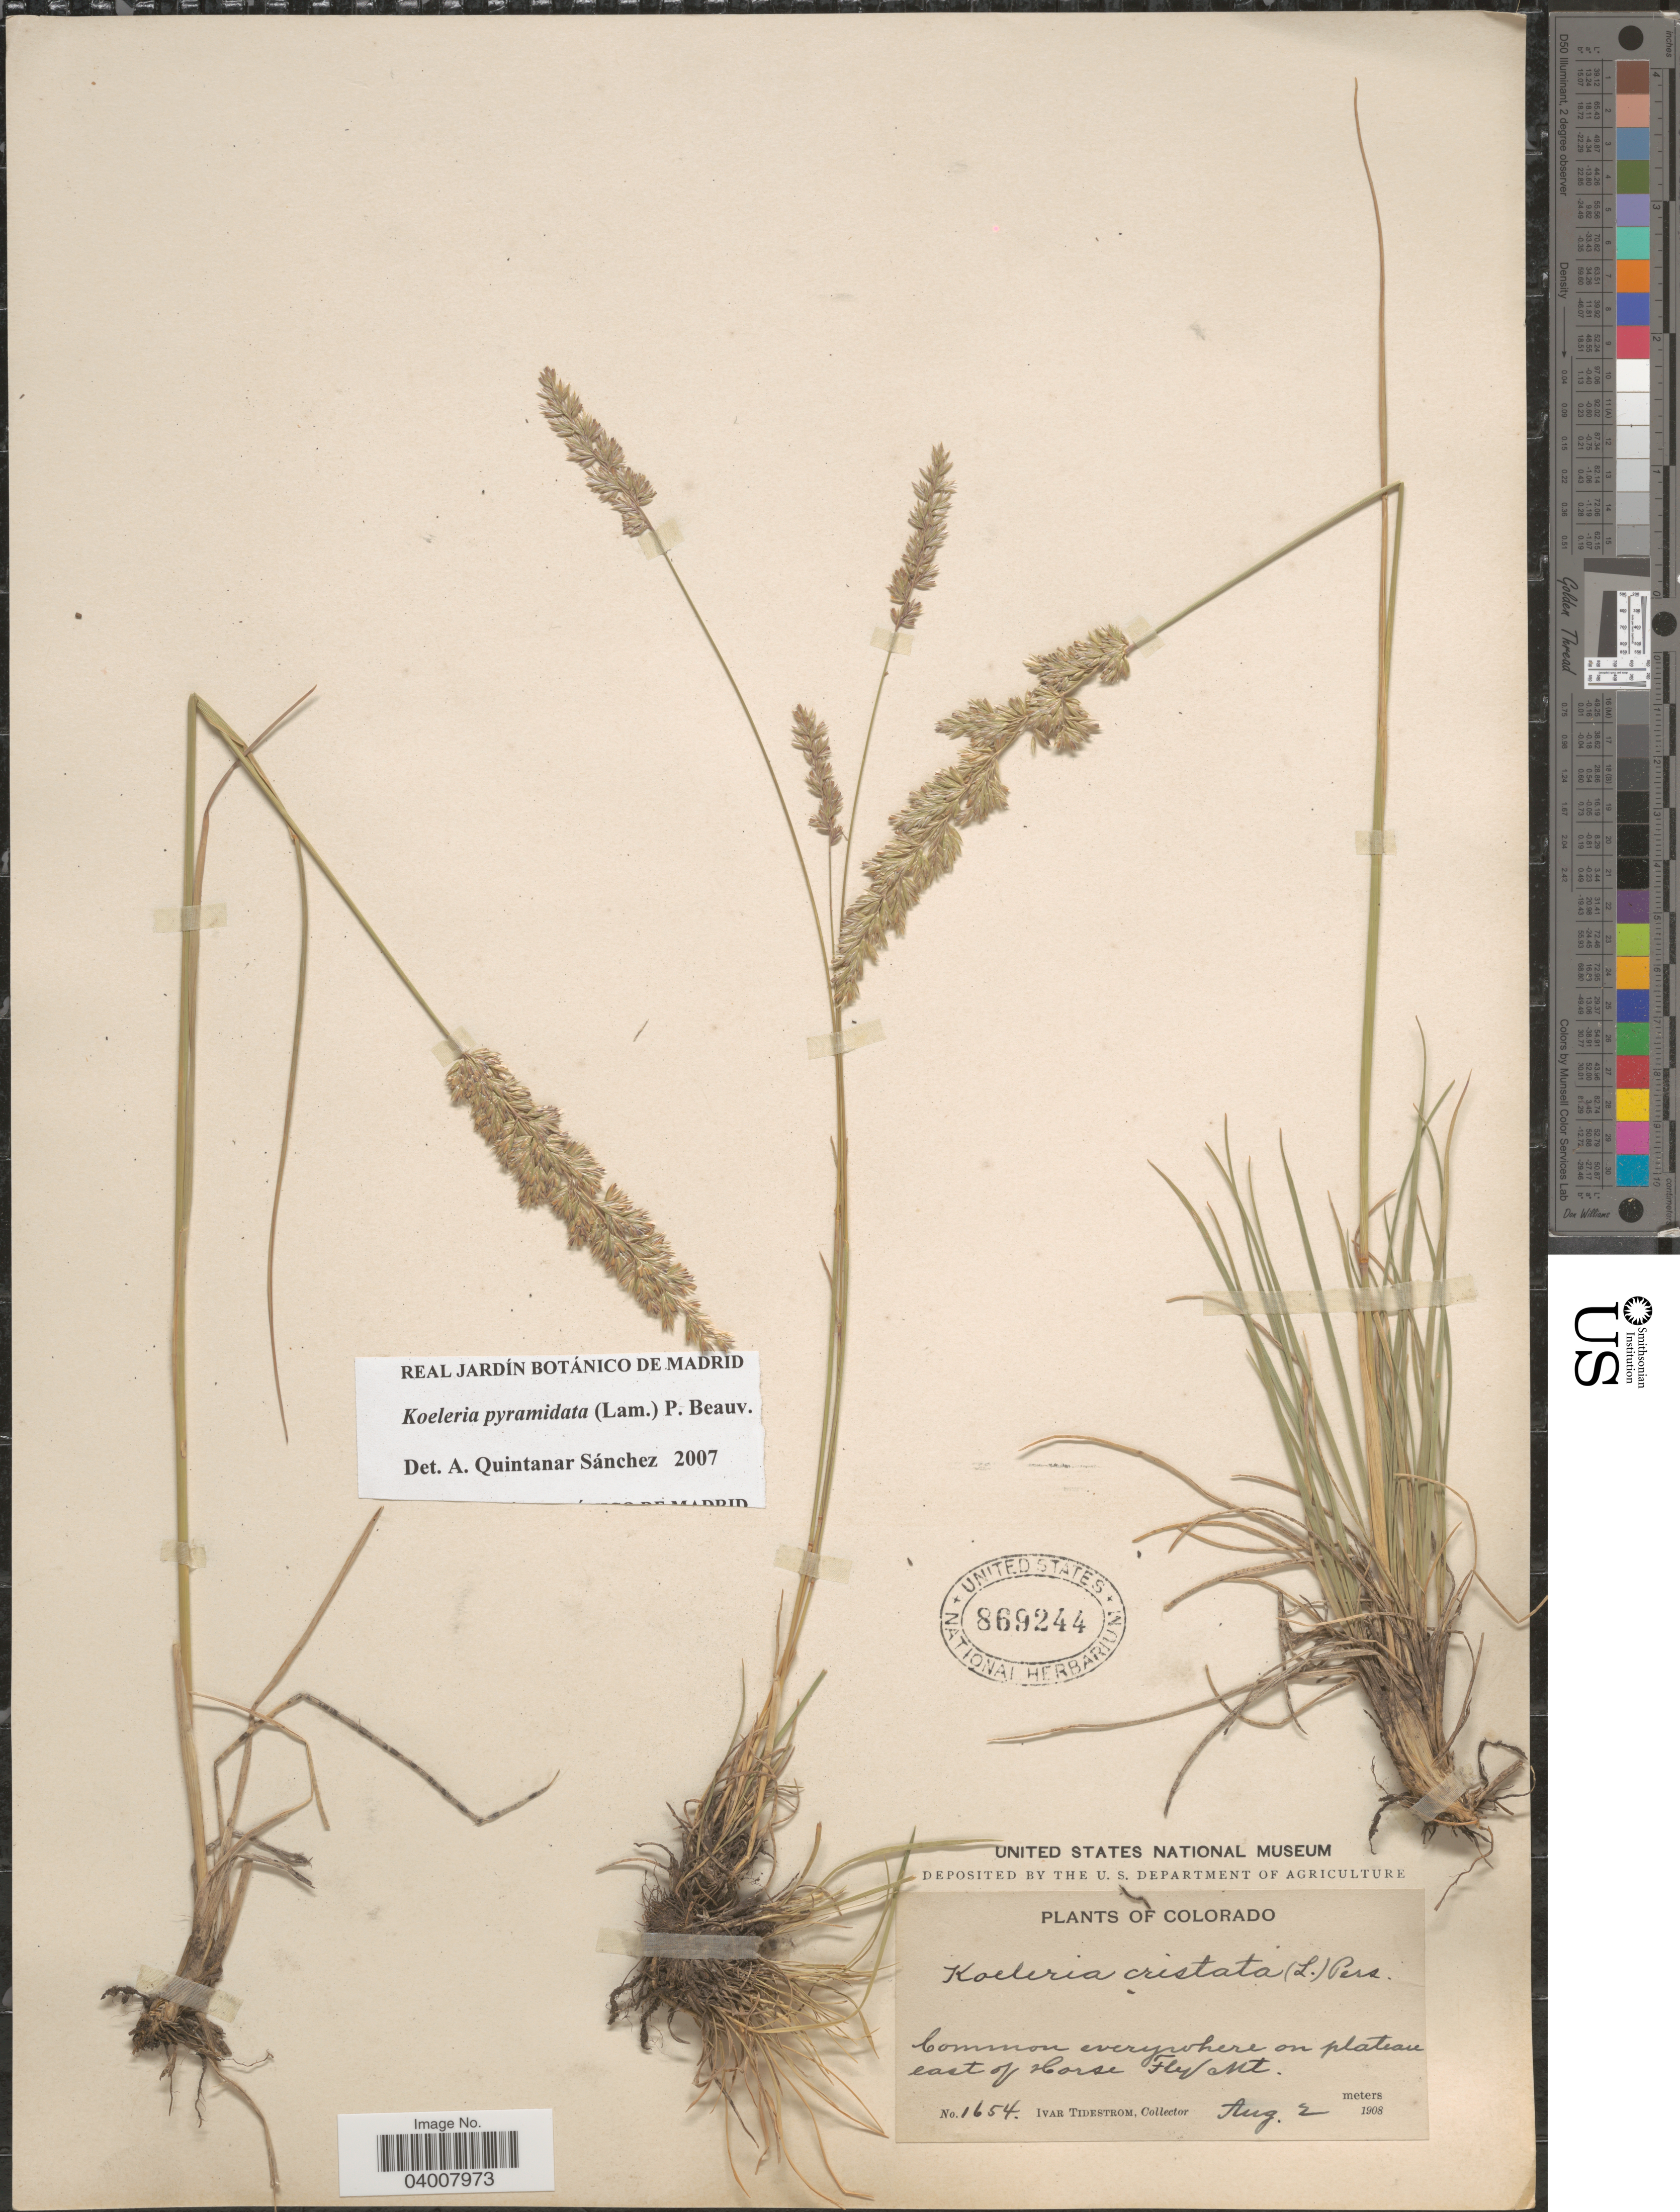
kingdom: Plantae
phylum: Tracheophyta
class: Liliopsida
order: Poales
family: Poaceae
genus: Koeleria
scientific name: Koeleria pyramidata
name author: (Lam.) P. Beauv.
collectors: I. F. Tidestrom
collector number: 1654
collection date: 1908-08-02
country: United States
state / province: Colorado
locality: Common everywhere on plateau east of Horse Fly Mt.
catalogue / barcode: US 869244